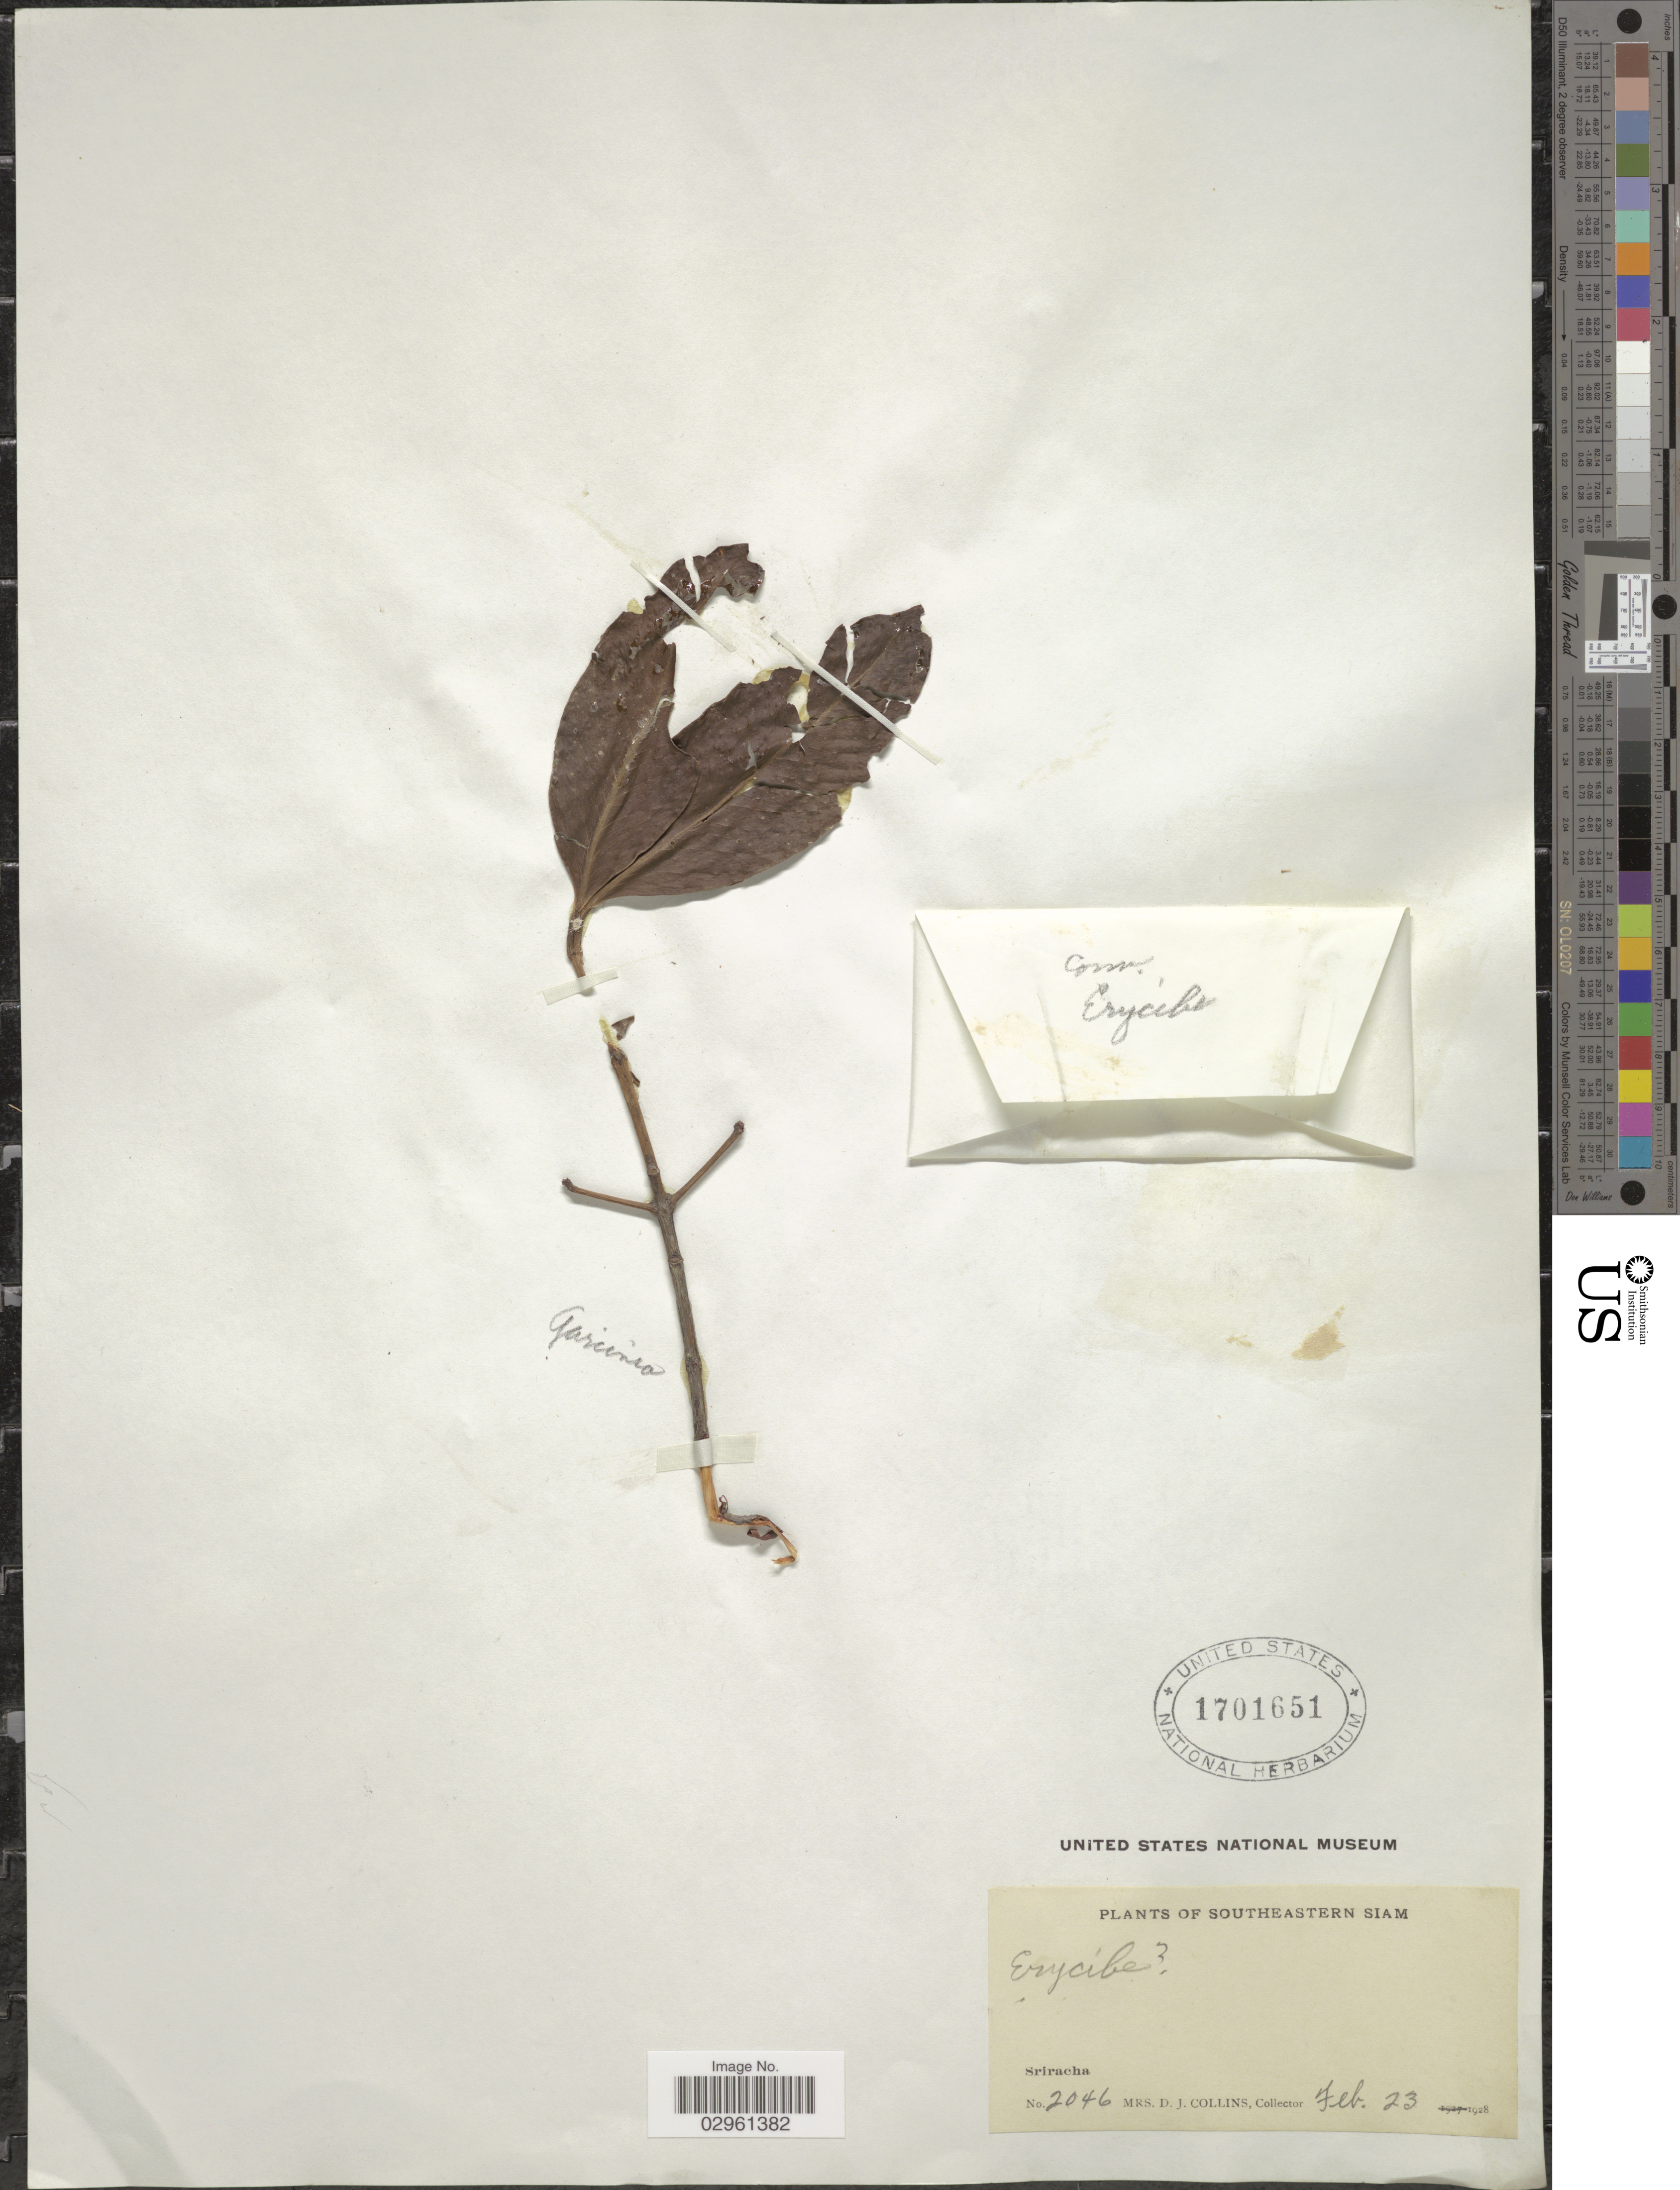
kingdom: Plantae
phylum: Tracheophyta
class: Magnoliopsida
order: Malpighiales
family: Clusiaceae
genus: Garcinia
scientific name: Garcinia sp.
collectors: Mrs. D. J. Collins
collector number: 2046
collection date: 1928-02-23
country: Thailand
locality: Southeastern Siam, Sriracha.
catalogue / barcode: US 1701651